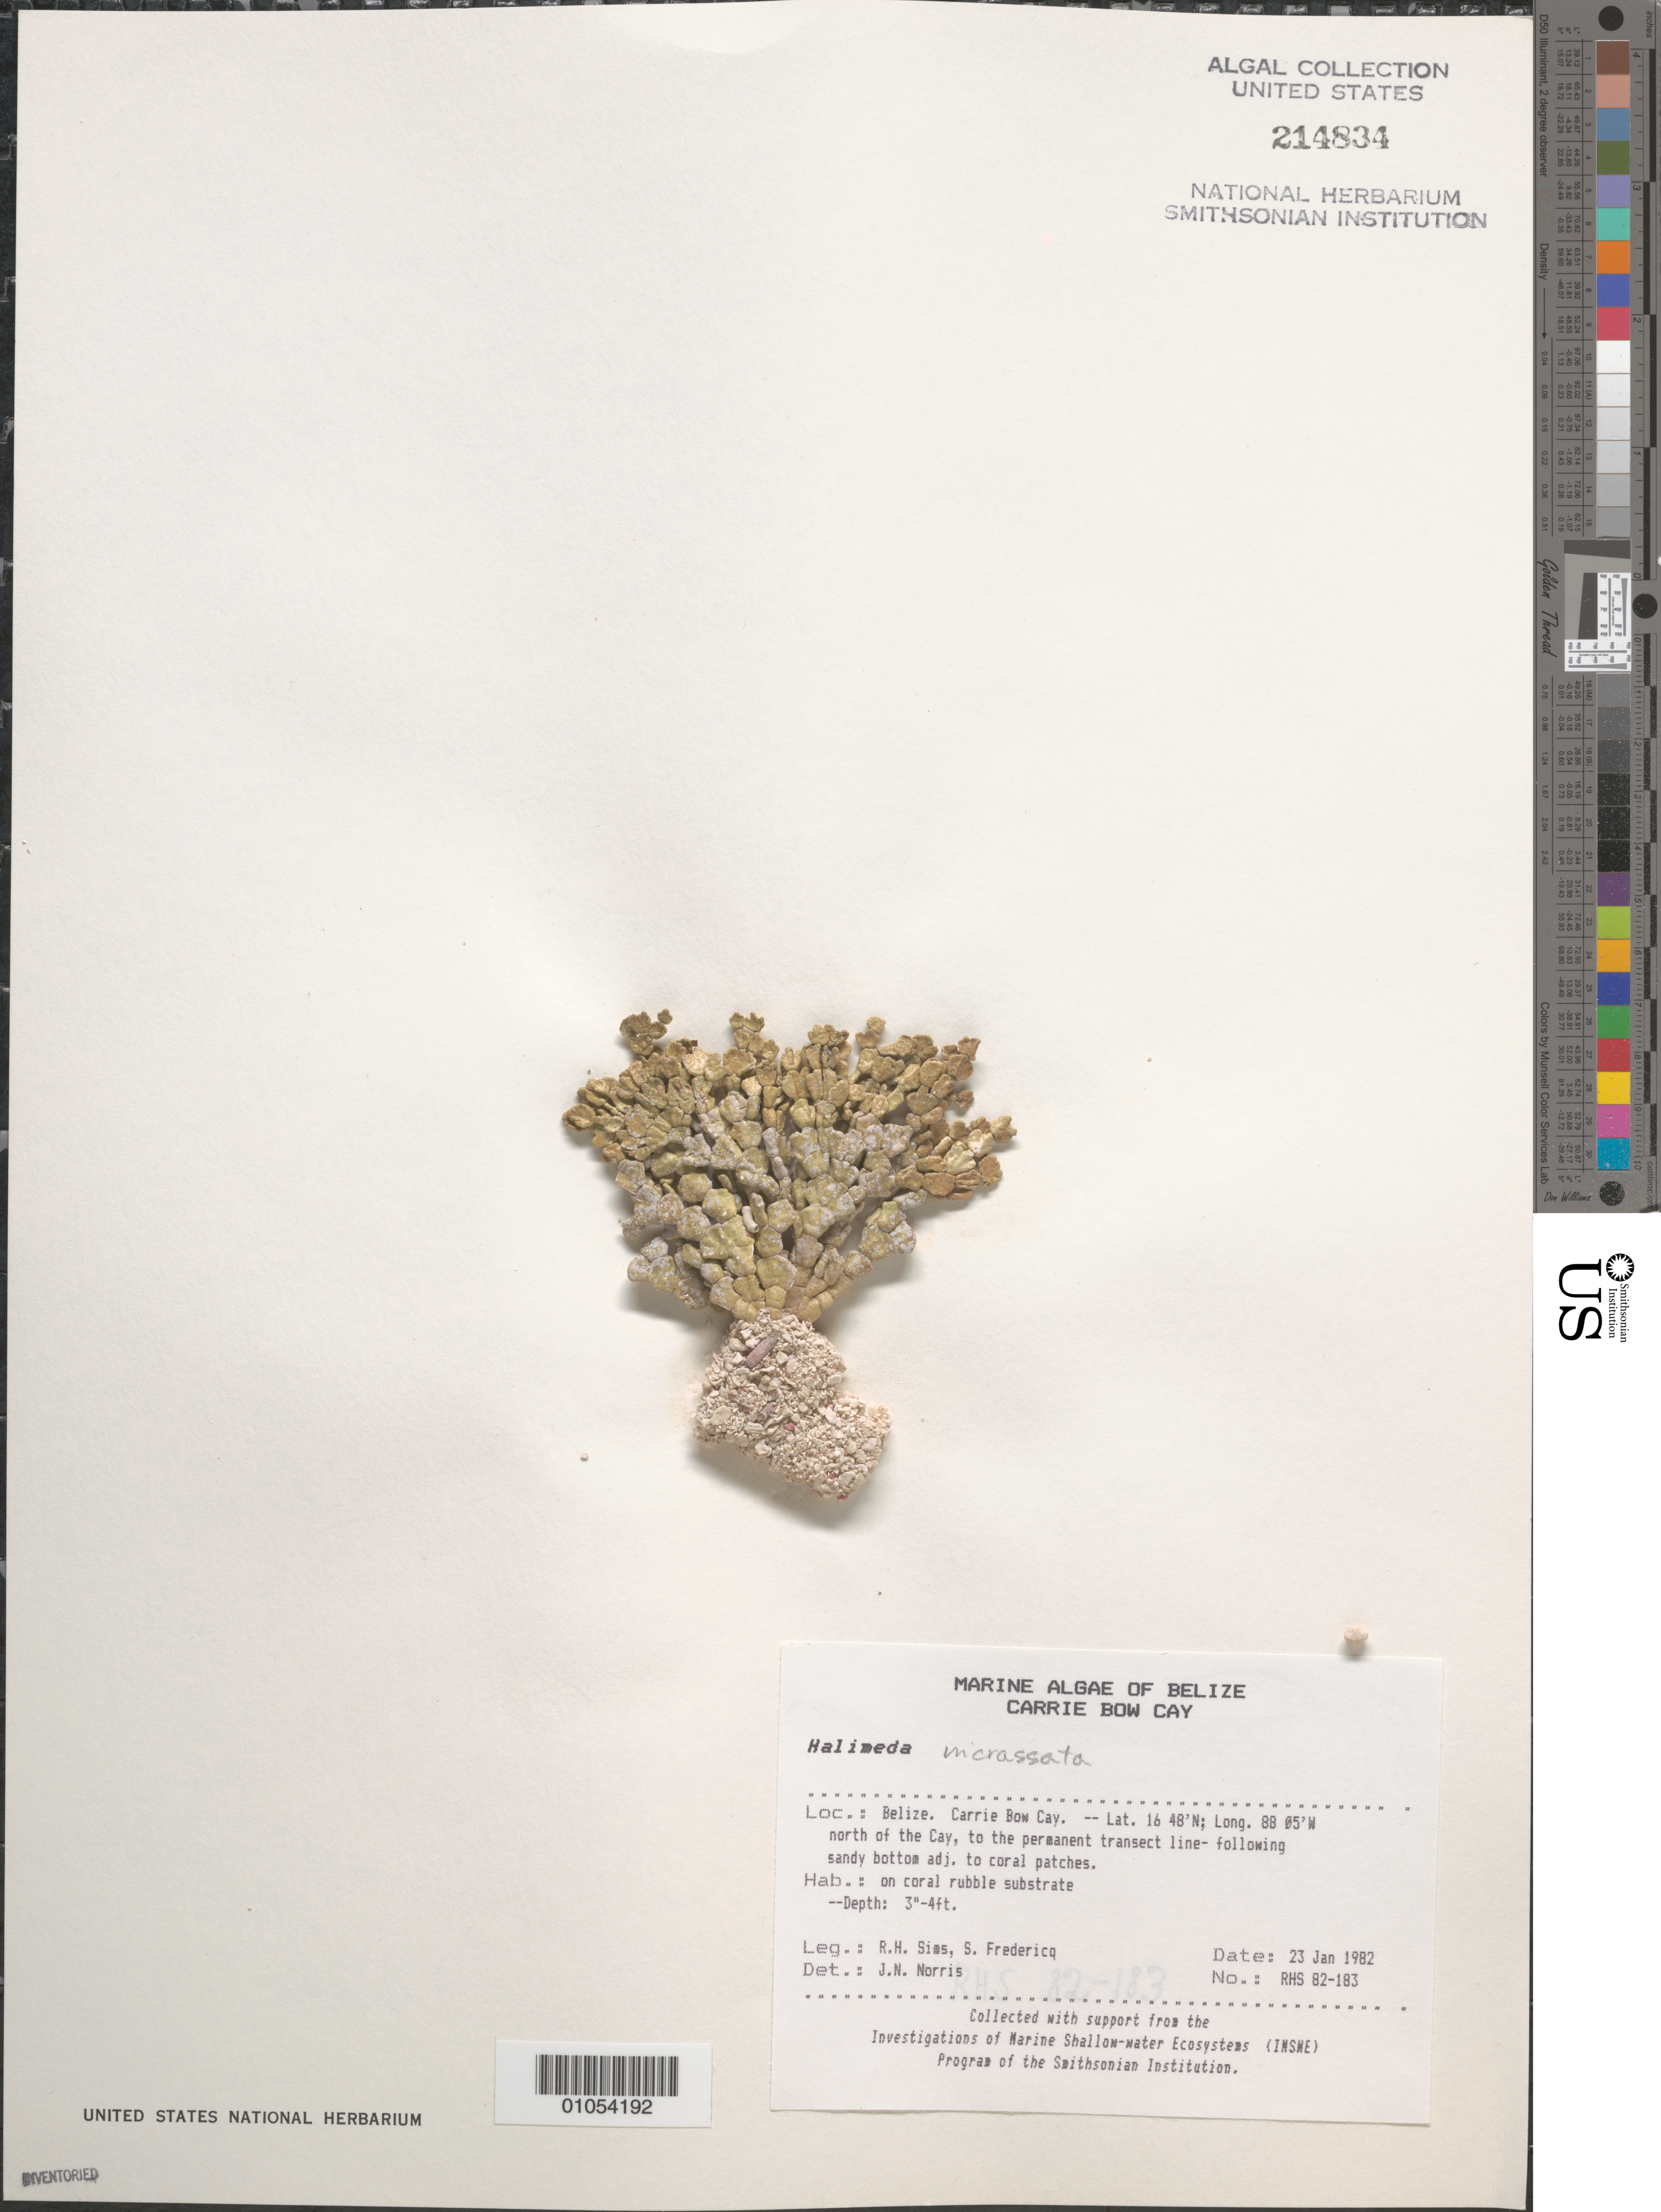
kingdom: Plantae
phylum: Chlorophyta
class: Ulvophyceae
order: Bryopsidales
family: Halimedaceae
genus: Halimeda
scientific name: Halimeda incrassata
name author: (J. Ellis) J.V.Lamouroux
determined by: Norris, James N.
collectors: R. H. Sims & S. Fredericq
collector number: RHS 82-183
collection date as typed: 23 Jan 1982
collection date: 1982-01-23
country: Belize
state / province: Stann Creek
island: Carrie Bow Cay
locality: North of the cay, to the permanent transect line-following sandy bottom adjacent to coral patches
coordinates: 16 48'N, 88 05'W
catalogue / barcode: US 214834